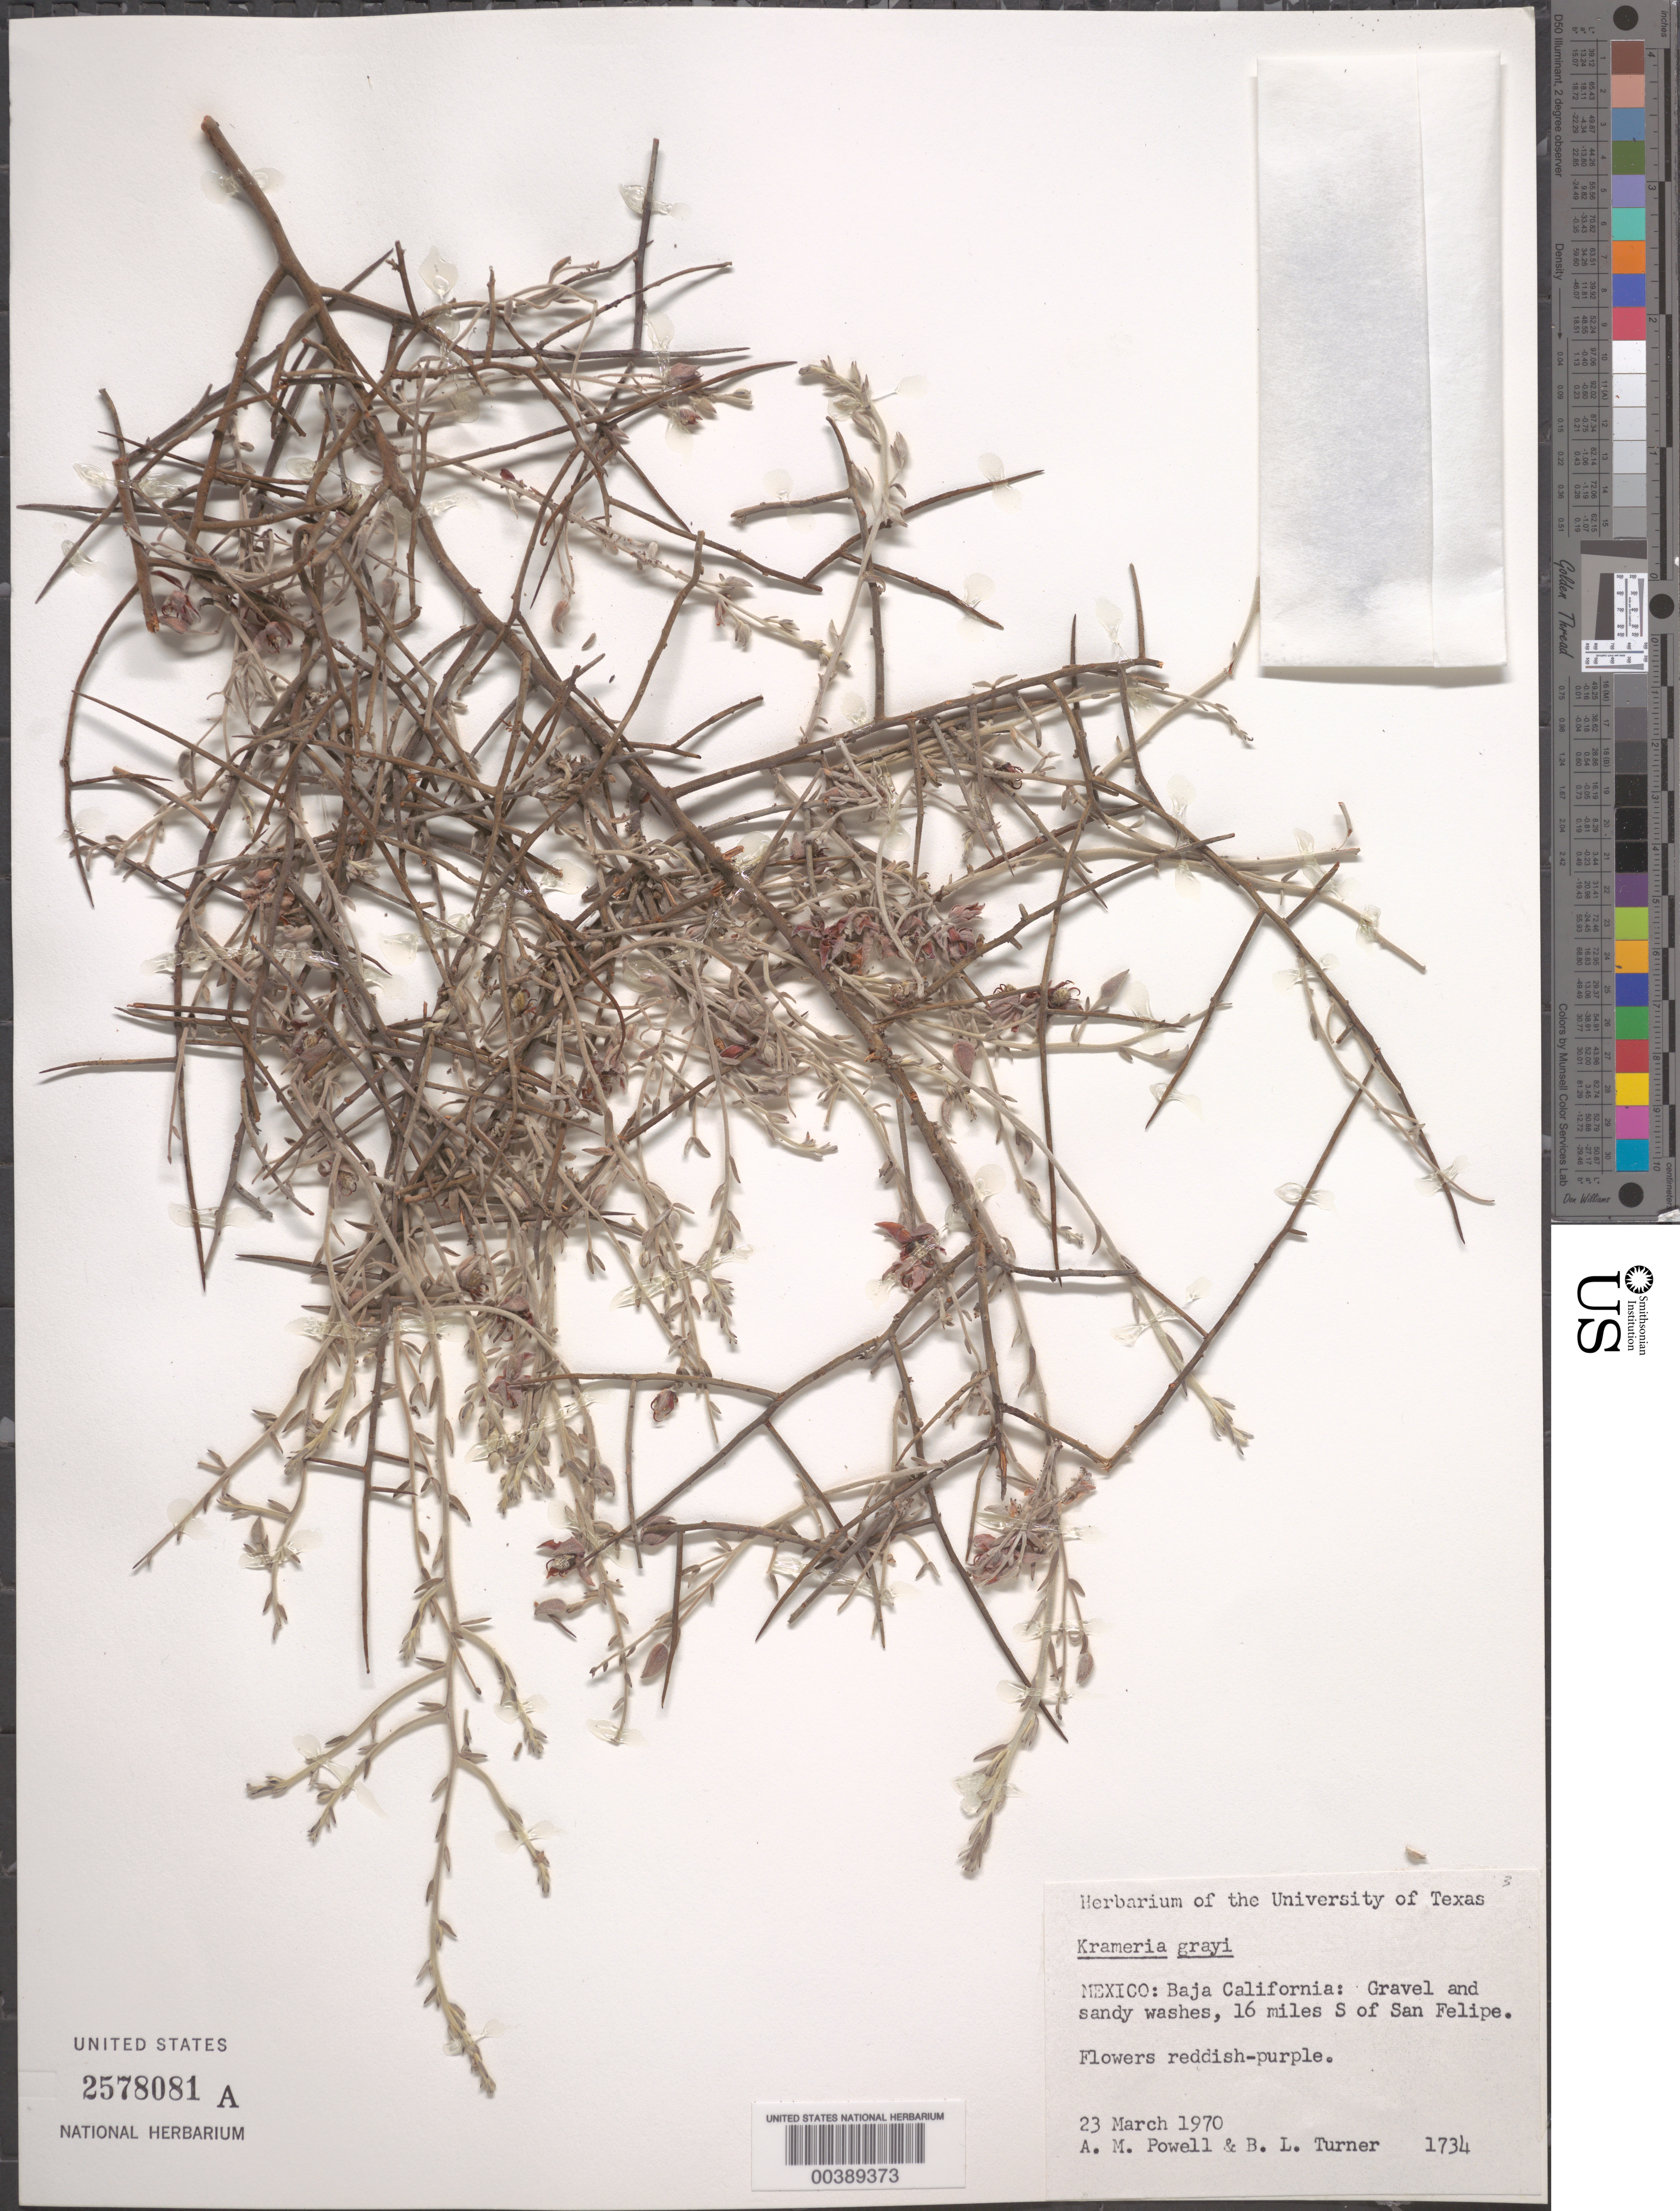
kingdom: Plantae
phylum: Tracheophyta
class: Magnoliopsida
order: Zygophyllales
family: Krameriaceae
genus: Krameria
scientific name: Krameria grayi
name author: Rose & J.H. Painter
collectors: A. M. Powell & B. L. Turner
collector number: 1734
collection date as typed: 23 Mar 1970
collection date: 1970-03-23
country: Mexico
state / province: Baja California Norte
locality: Washes 16 mi S of San Felipe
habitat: Gravel and sandy washes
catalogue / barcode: US 2578081A